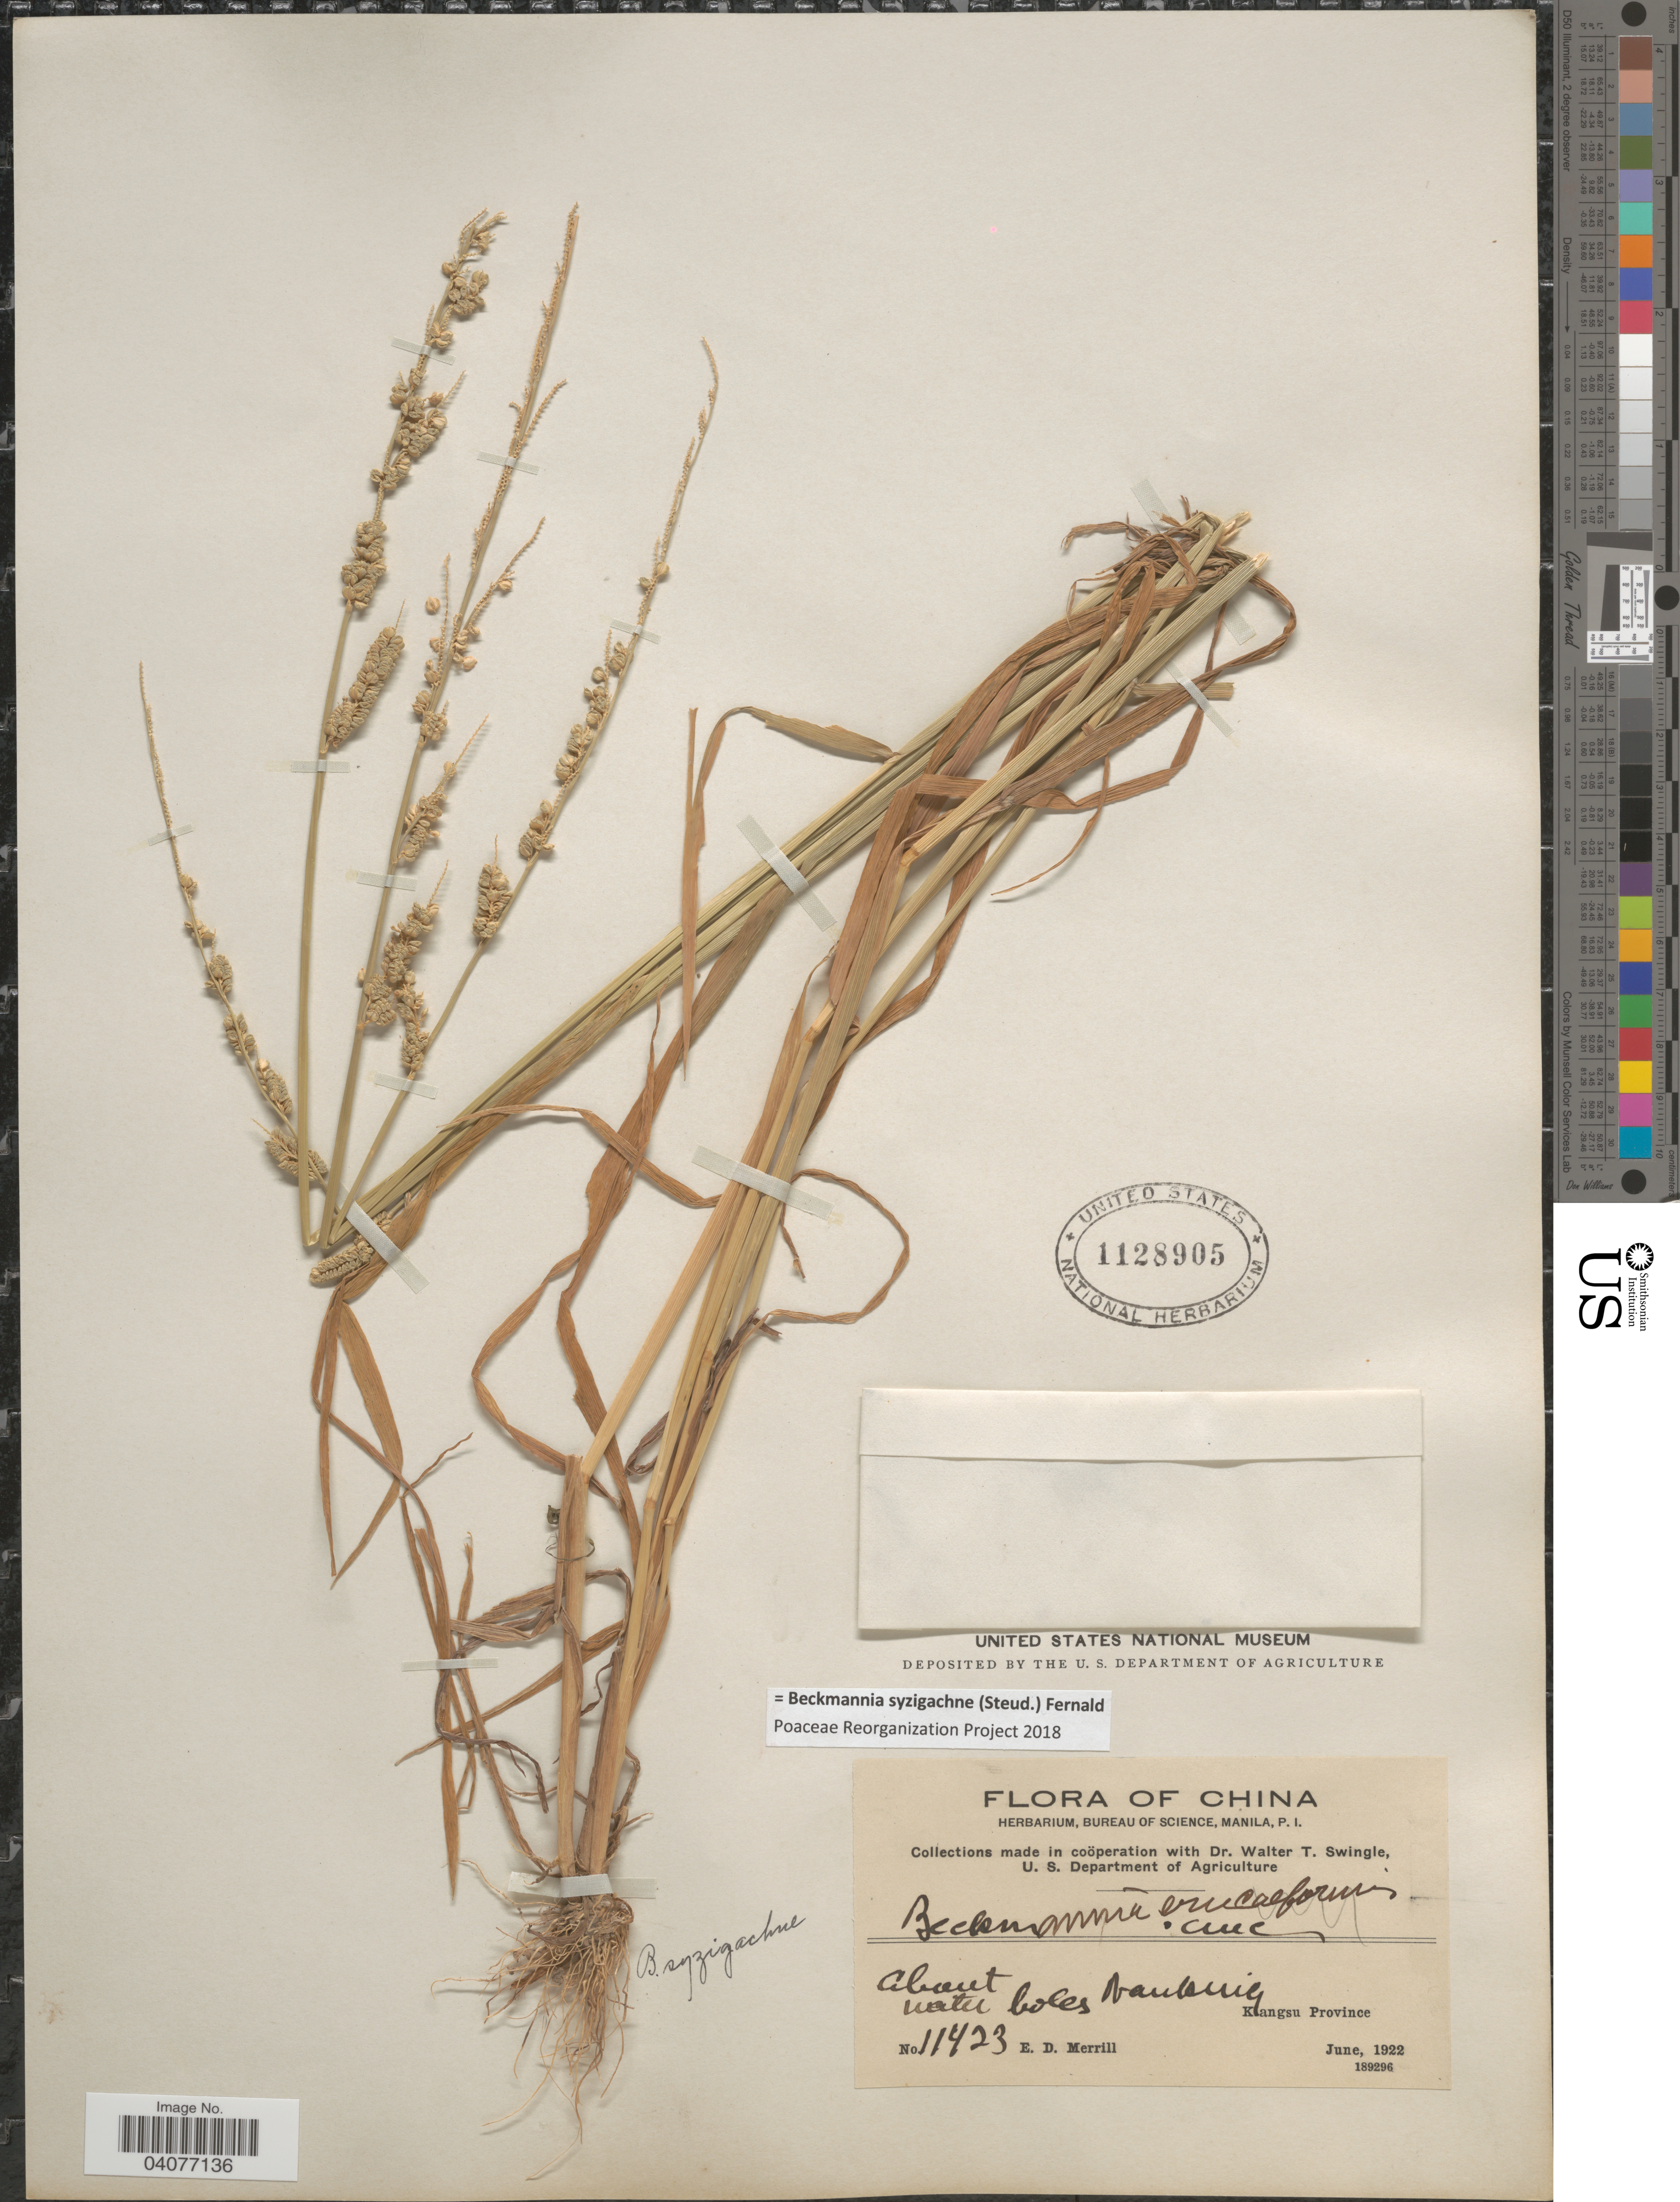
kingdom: Plantae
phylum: Tracheophyta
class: Liliopsida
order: Poales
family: Poaceae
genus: Beckmannia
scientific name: Beckmannia syzigachne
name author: (Steud.) Fernald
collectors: E. D. Merrill & W. T. Swingle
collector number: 11423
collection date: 1922-06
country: China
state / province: Jiangsu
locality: About Water holes Nanking. Kiangsu Province.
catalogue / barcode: US 1128905